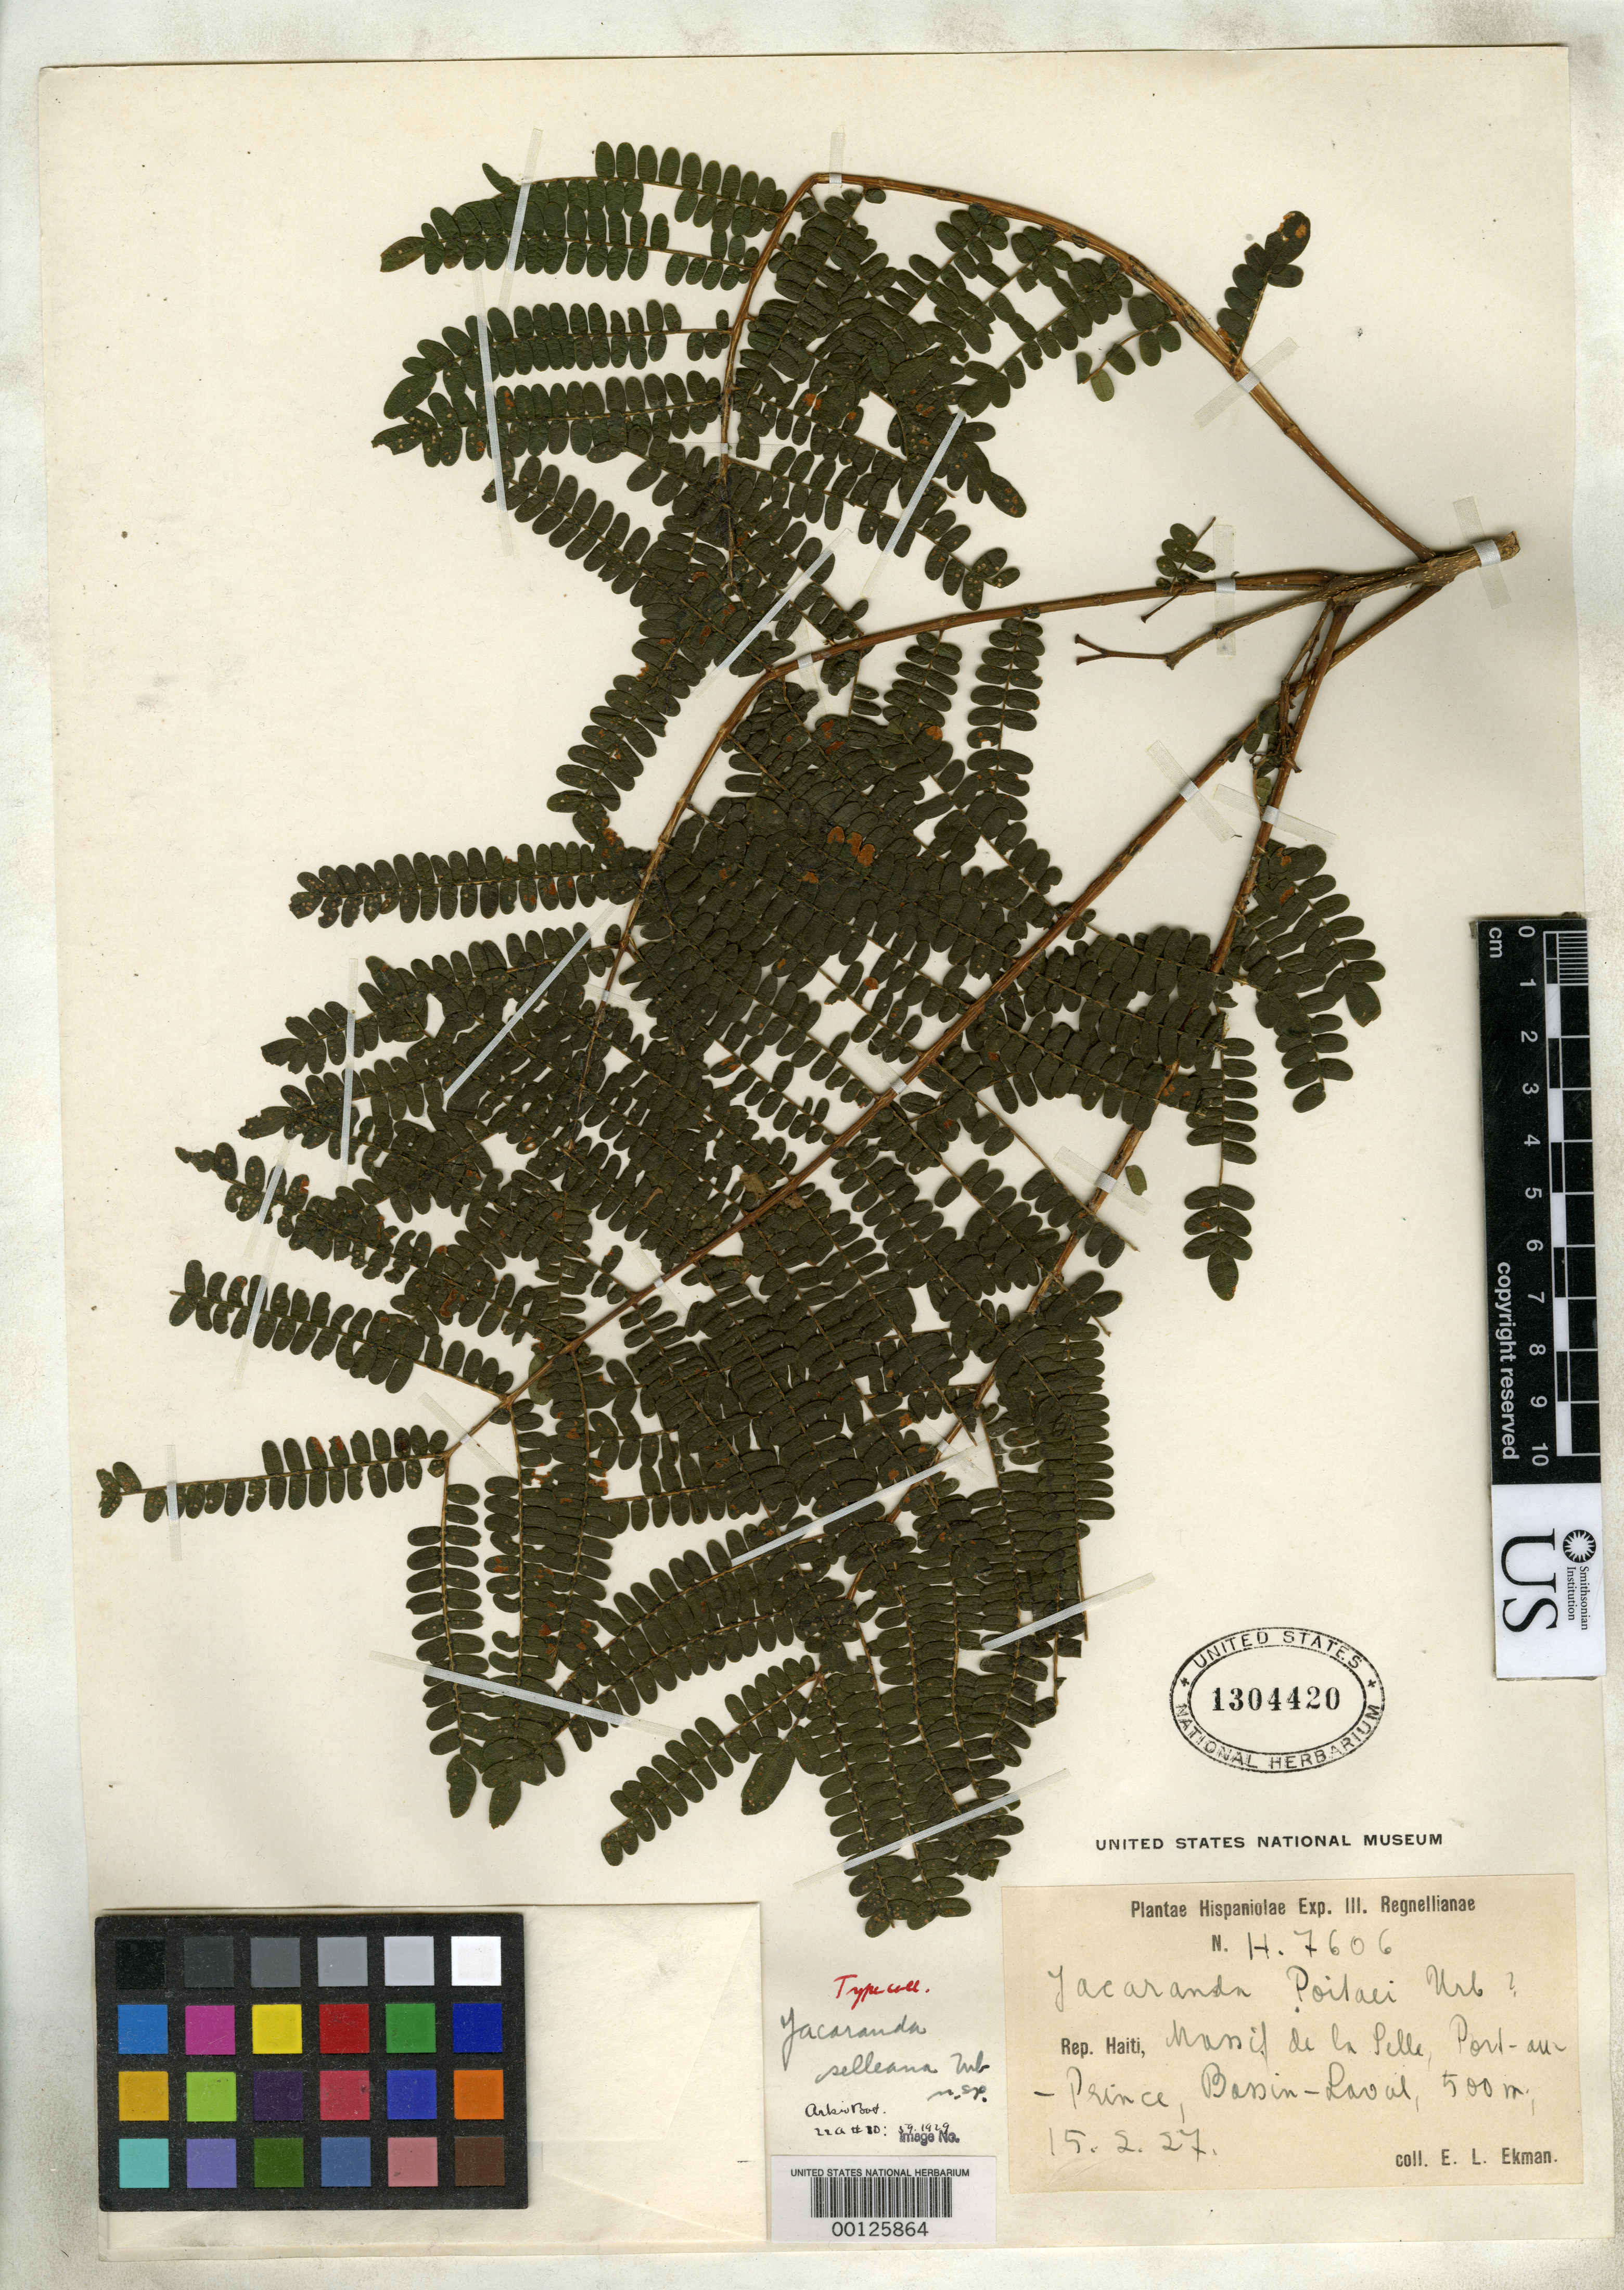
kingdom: Plantae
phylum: Tracheophyta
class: Magnoliopsida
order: Lamiales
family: Bignoniaceae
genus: Jacaranda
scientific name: Jacaranda selleana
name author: Urb.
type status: Isotype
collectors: E. L. Ekman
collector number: H 7606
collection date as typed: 15 Feb 1927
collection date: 1927-02-15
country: Haiti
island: Hispaniola Island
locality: Massif de La Selle, Port au Prince, crete Apiquants.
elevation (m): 500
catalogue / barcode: US 1304420